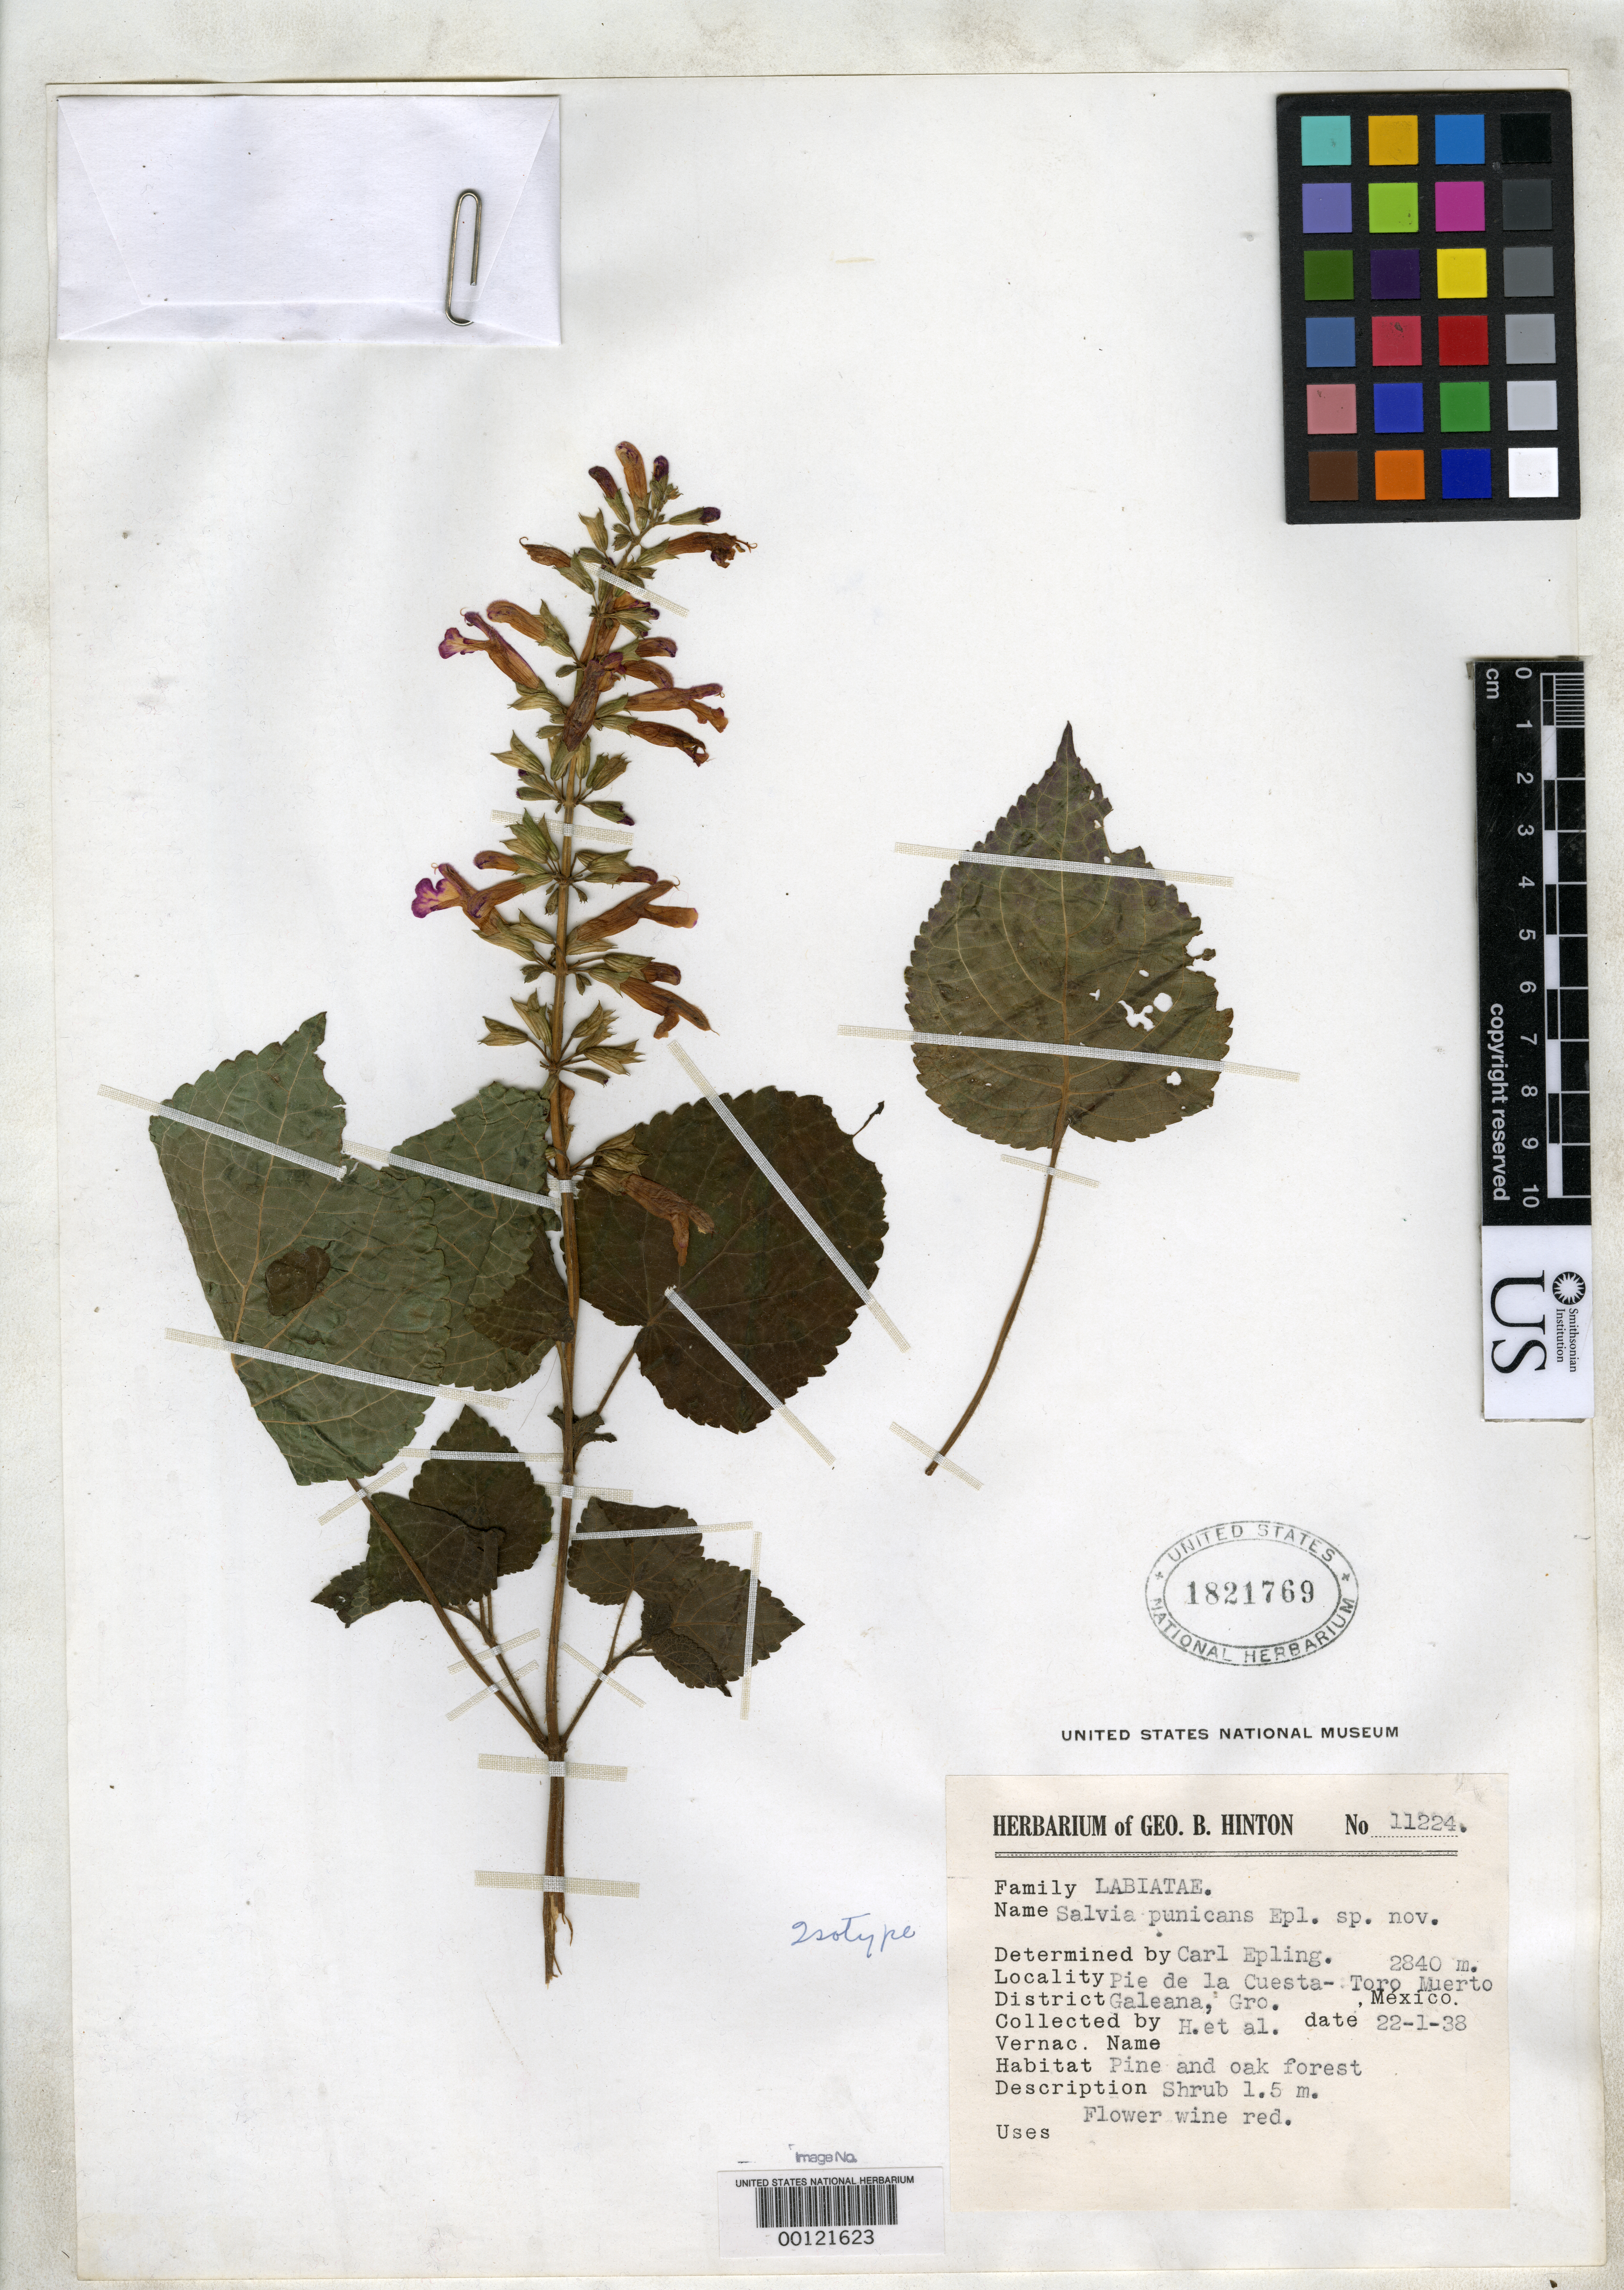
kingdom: Plantae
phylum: Tracheophyta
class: Magnoliopsida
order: Lamiales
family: Lamiaceae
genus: Salvia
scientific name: Salvia punicans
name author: Epling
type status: Isotype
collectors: G. B. Hinton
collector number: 11224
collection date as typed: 22 Jan 1938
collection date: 1938-01-22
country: Mexico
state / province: Guerrero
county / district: Galeana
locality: Pie de la Cuesta - Toro Muerto.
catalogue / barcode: US 1821769